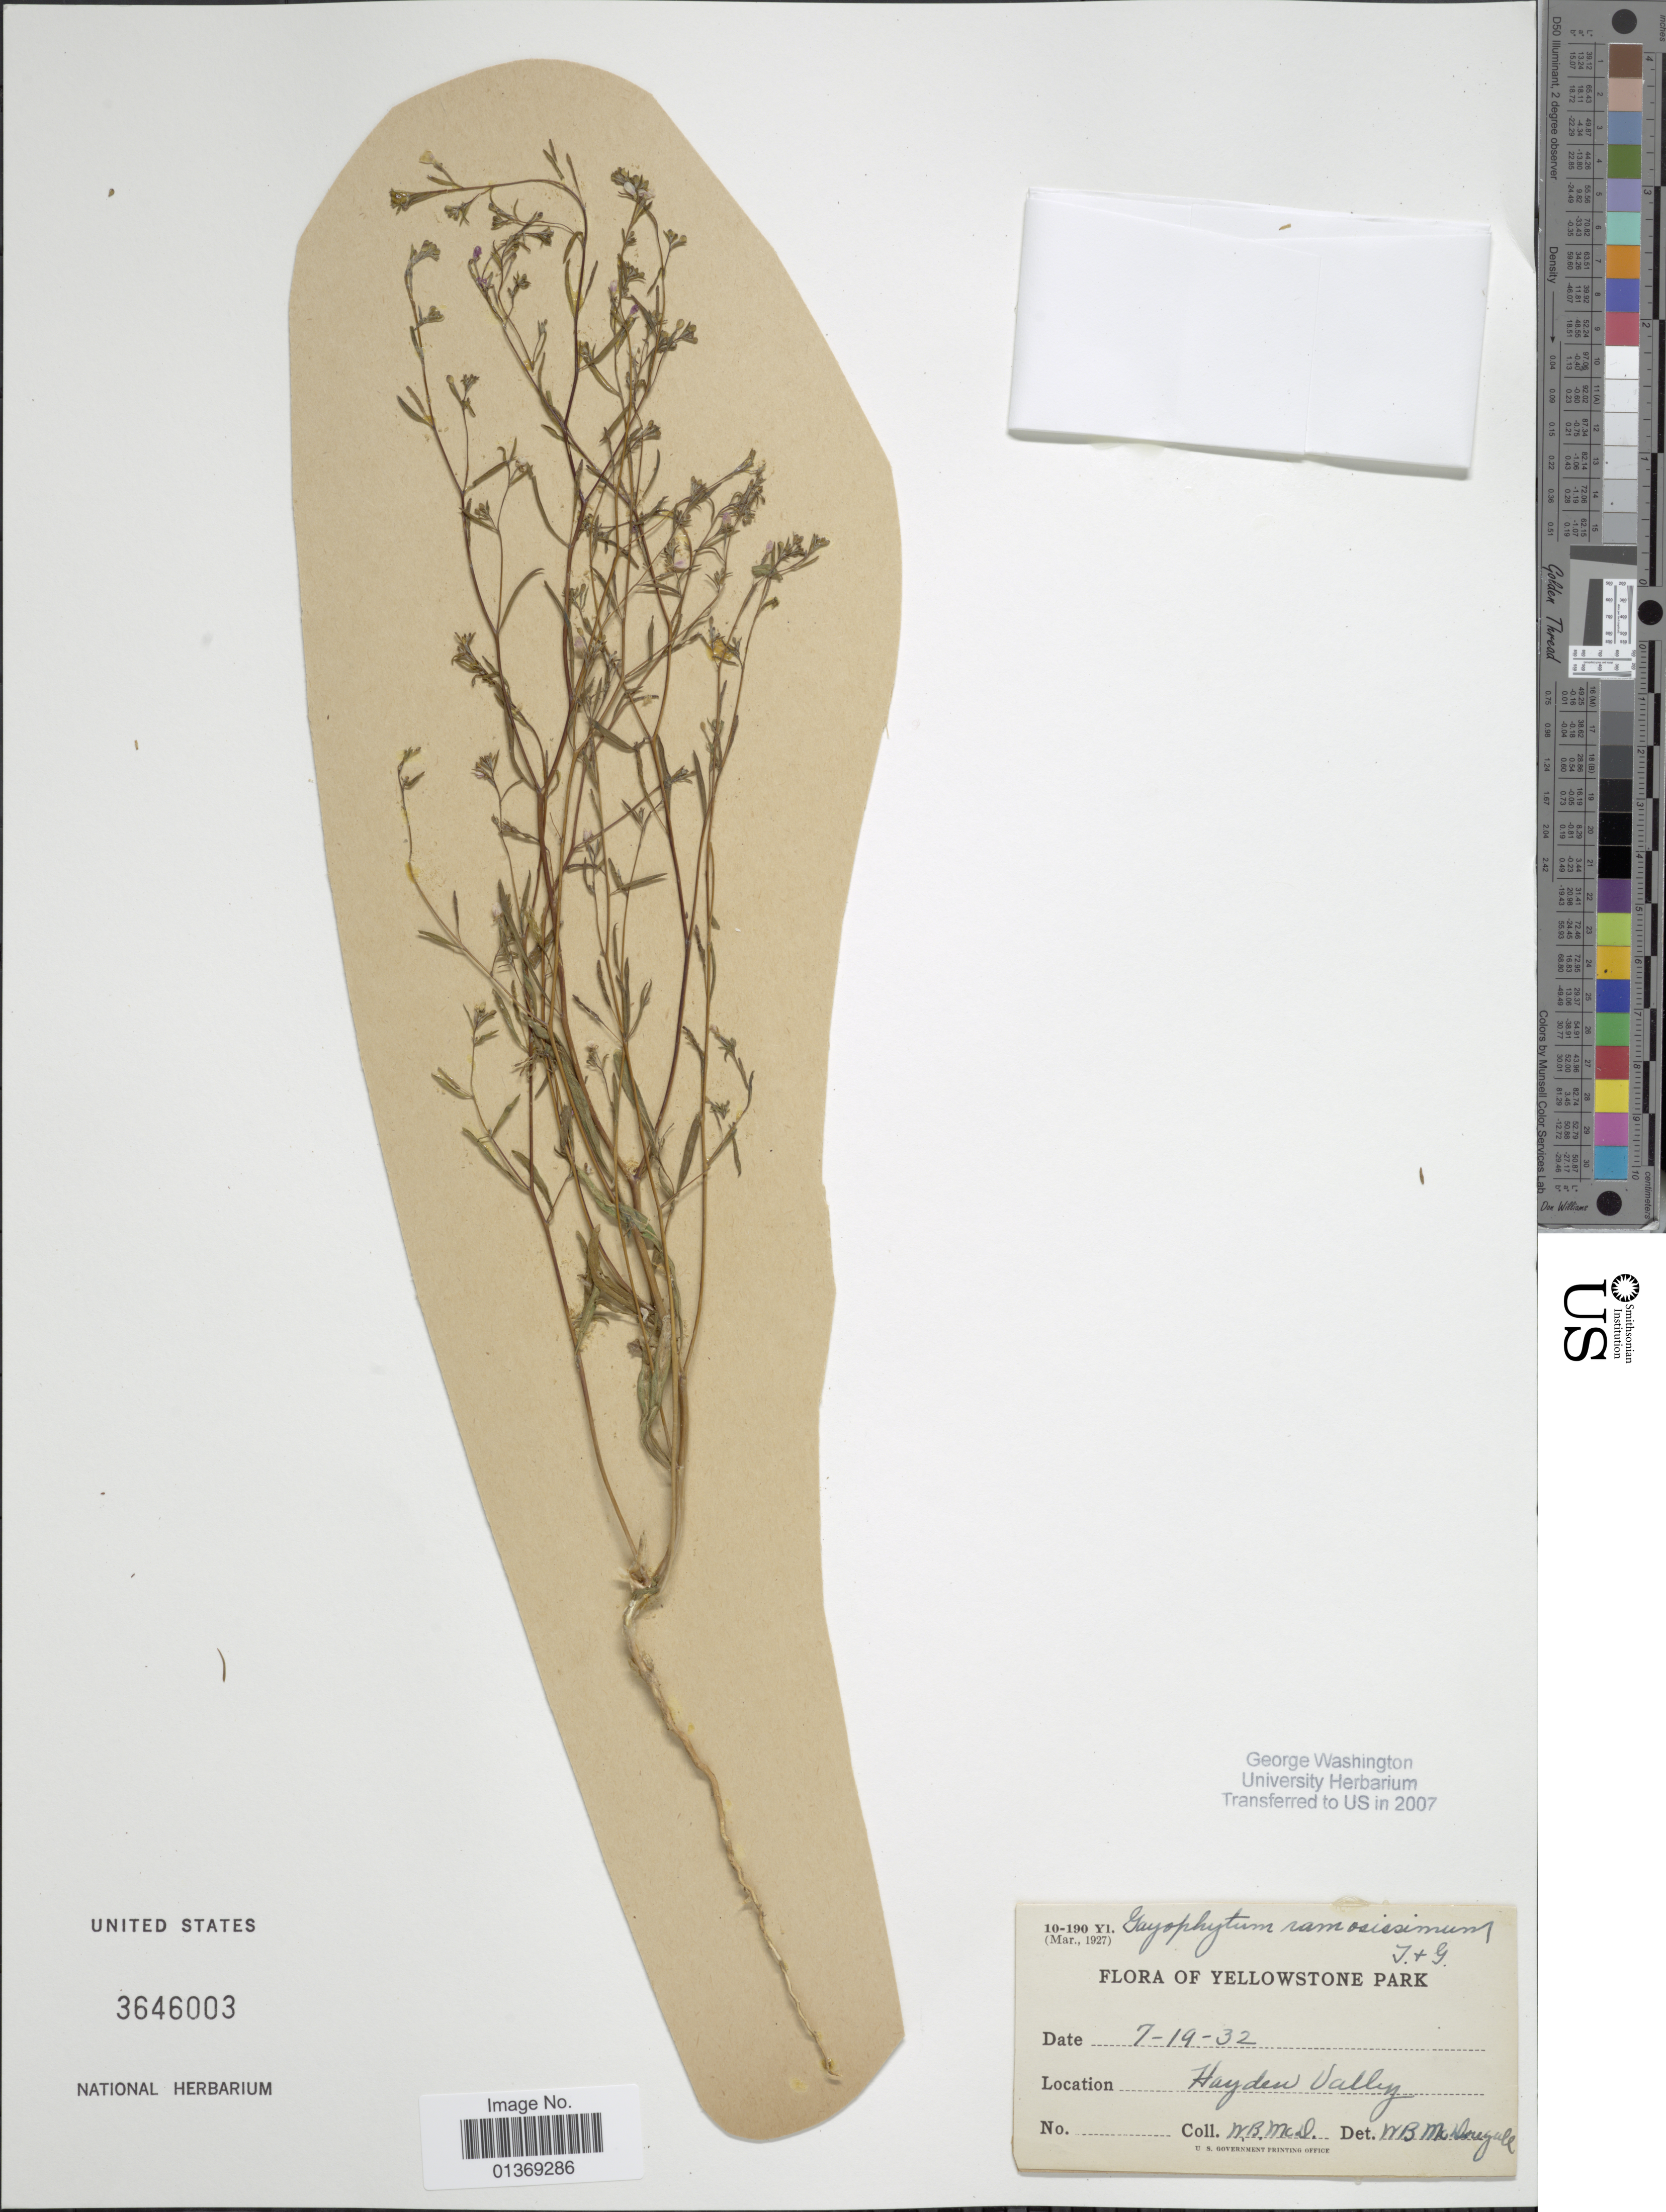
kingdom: Plantae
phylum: Tracheophyta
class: Magnoliopsida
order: Myrtales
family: Onagraceae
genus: Gayophytum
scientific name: Gayophytum ramosissimum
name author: Torr. & A. Gray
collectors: W. Mcal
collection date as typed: Transcribed d/m/y: 19/7/32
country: United States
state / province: Wyoming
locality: Yellowstone Park, Hayden Valley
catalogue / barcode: US 3646003